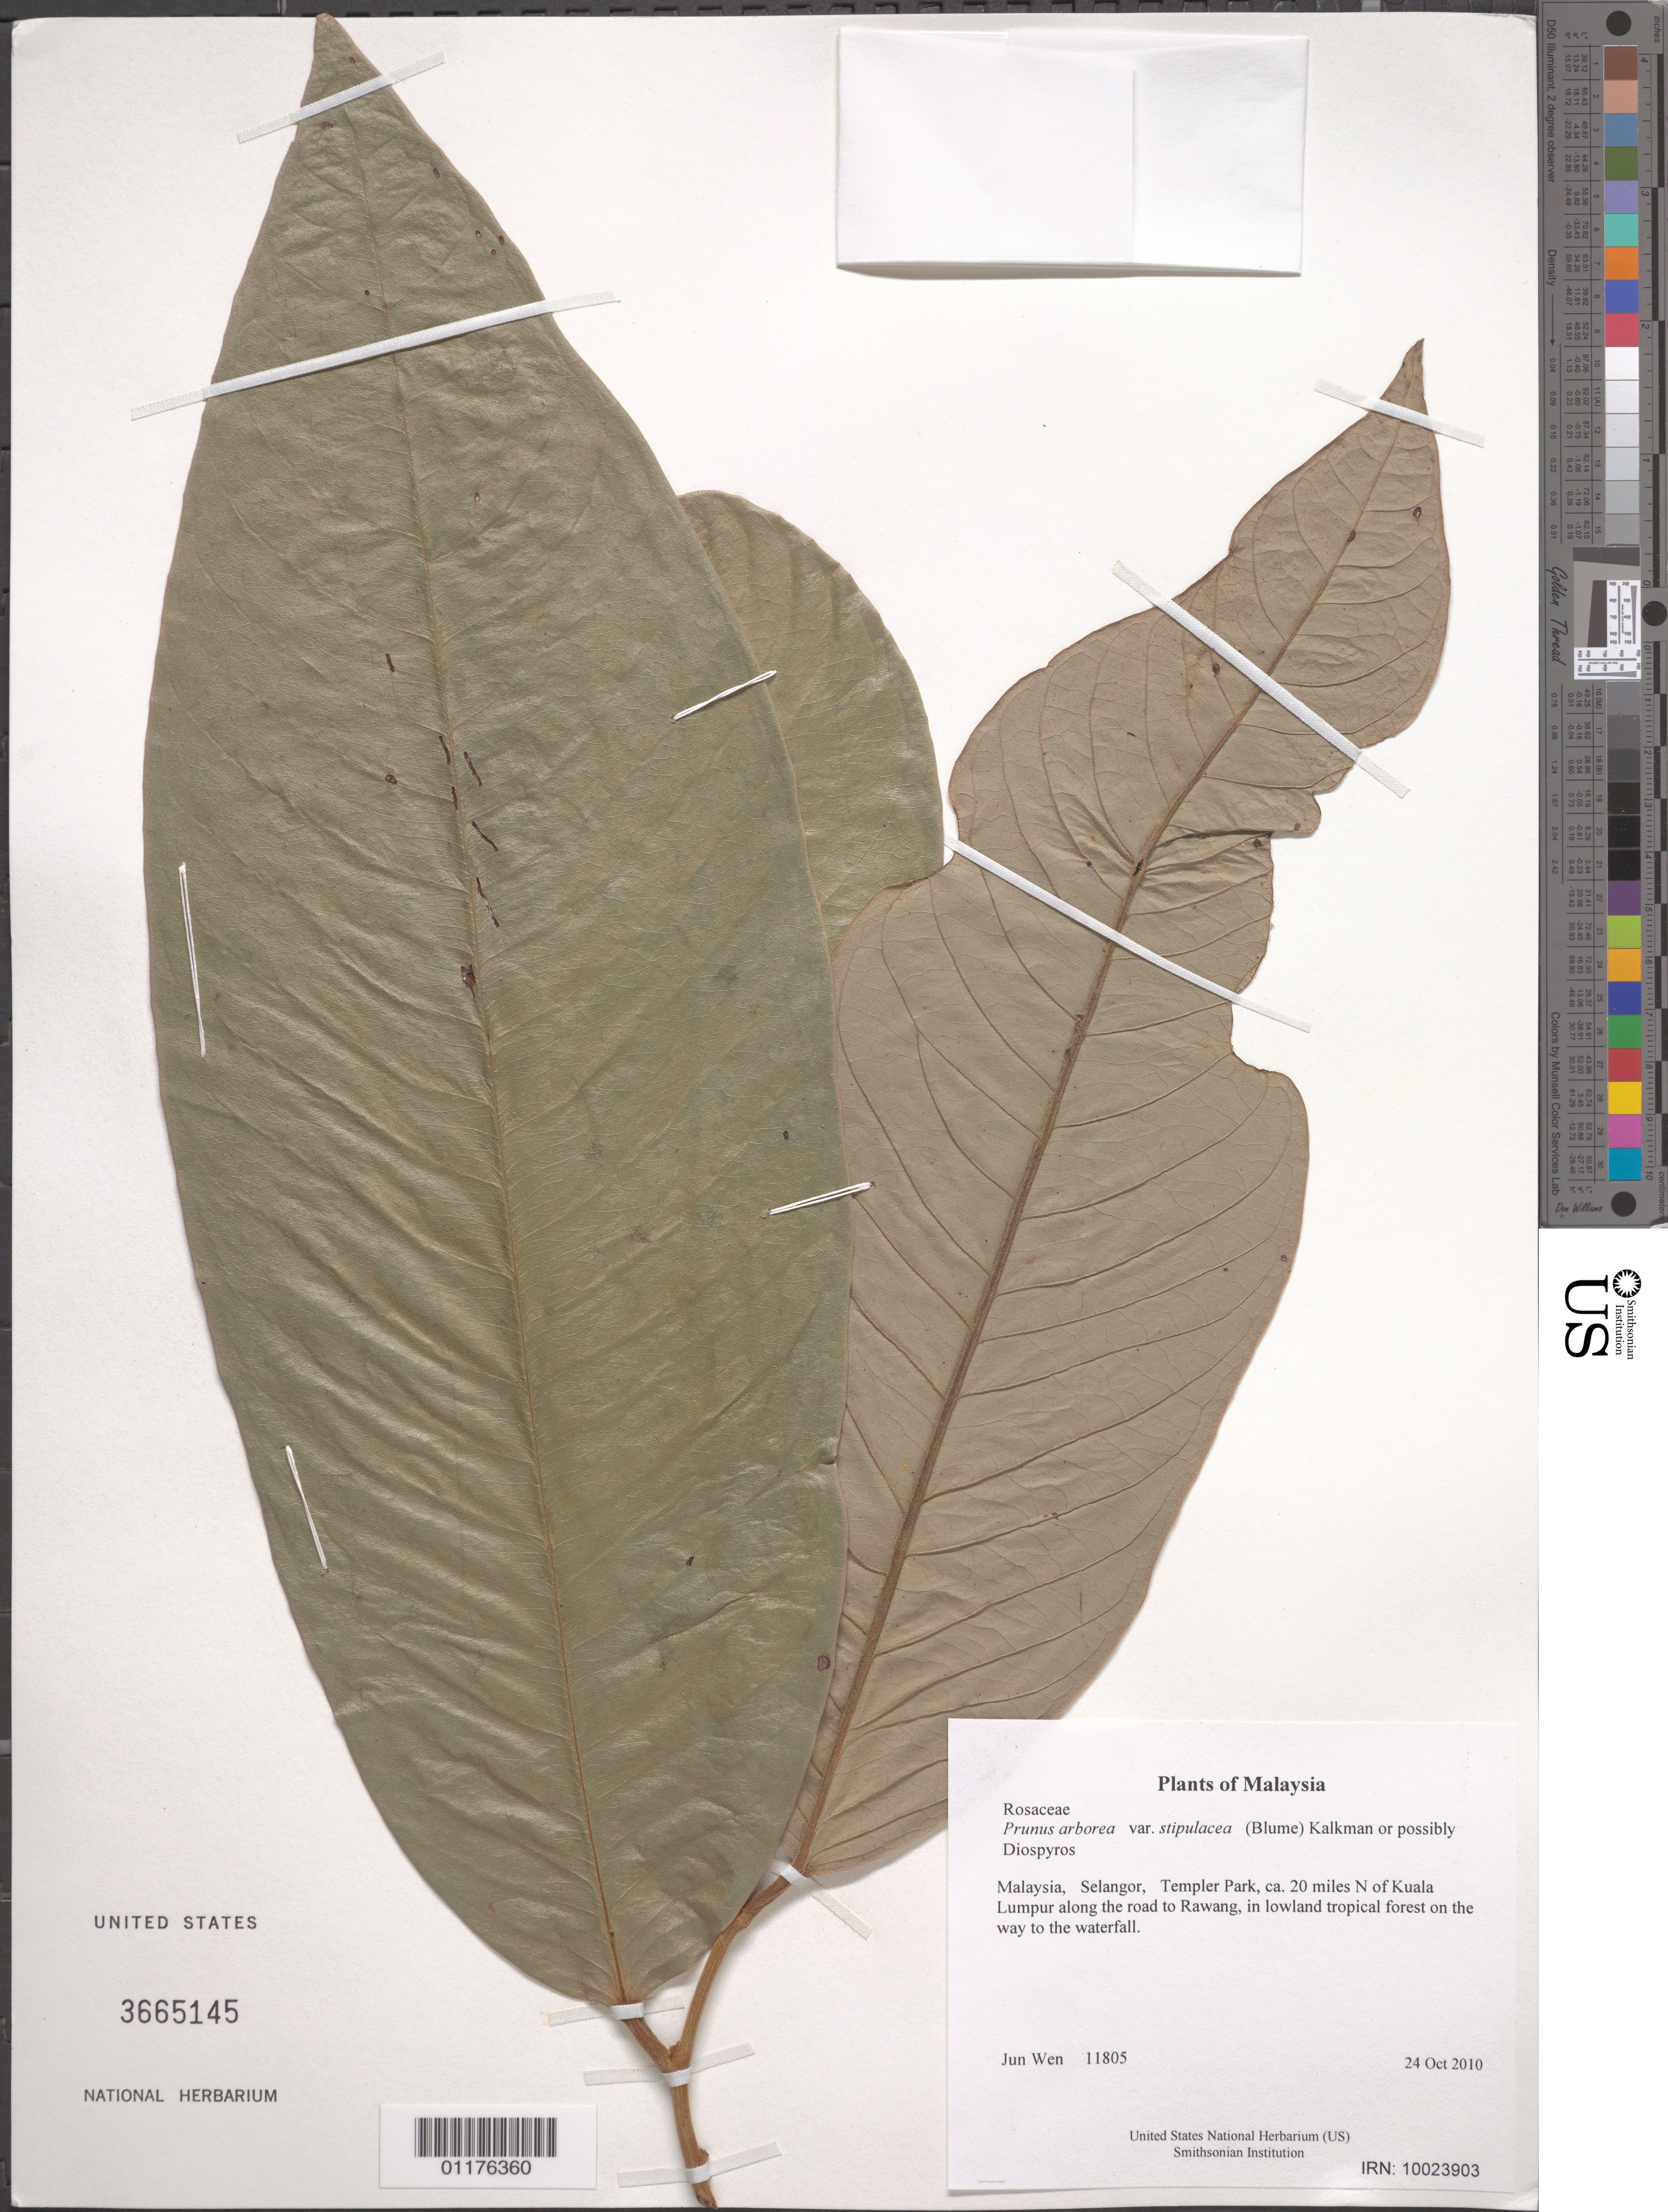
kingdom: Plantae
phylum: Tracheophyta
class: Magnoliopsida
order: Rosales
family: Rosaceae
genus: Prunus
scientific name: Prunus arborea var. stipulacea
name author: (Blume) Kalkman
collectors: J. Wen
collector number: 11805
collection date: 2010-10-24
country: Malaysia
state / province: Selangor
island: Borneo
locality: Templer Park, ca. 20 miles N of Kuala Lumpur along the road to Rawang, in lowland tropical forest on the way to the waterfall.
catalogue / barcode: US 3665145